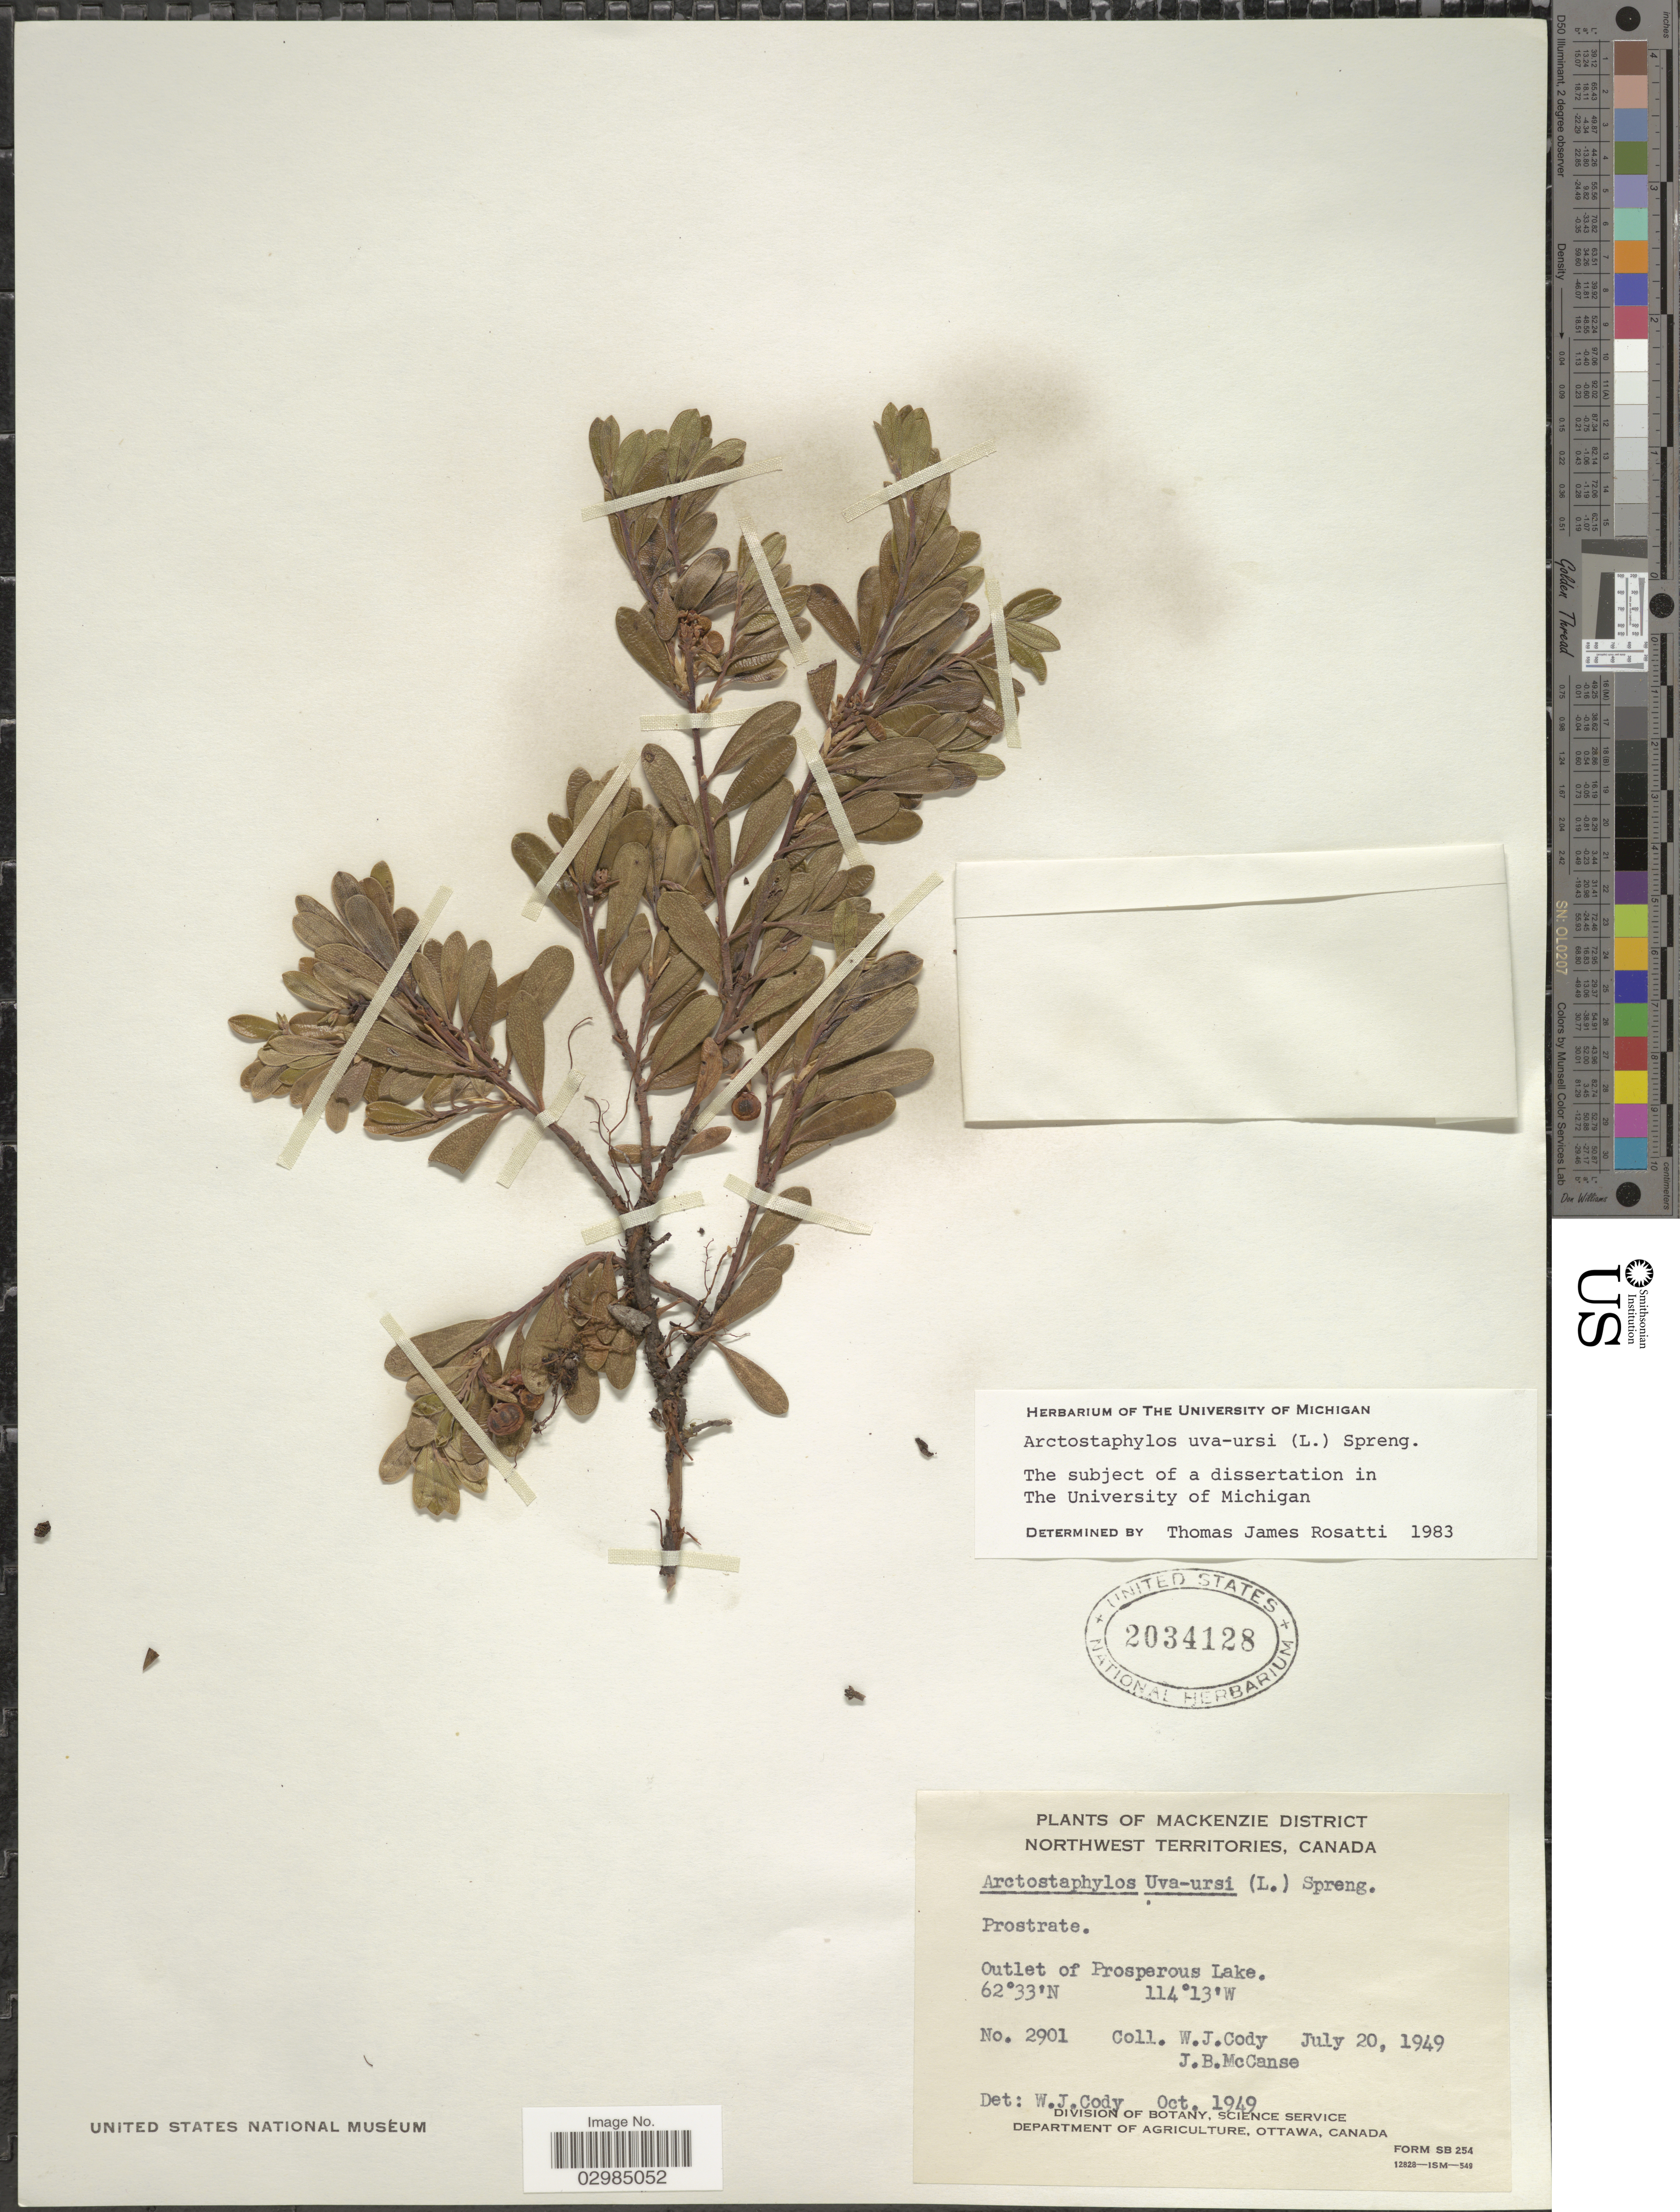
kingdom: Plantae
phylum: Tracheophyta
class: Magnoliopsida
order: Ericales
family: Ericaceae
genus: Arctostaphylos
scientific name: Arctostaphylos uva-ursi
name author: (L.) Spreng.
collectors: W. Cody & J. McCanse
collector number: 2901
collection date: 1949-07-20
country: Canada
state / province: Northwest Territories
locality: Mackenzie District. Outlet of Prosperous Lake.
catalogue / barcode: US 2034128